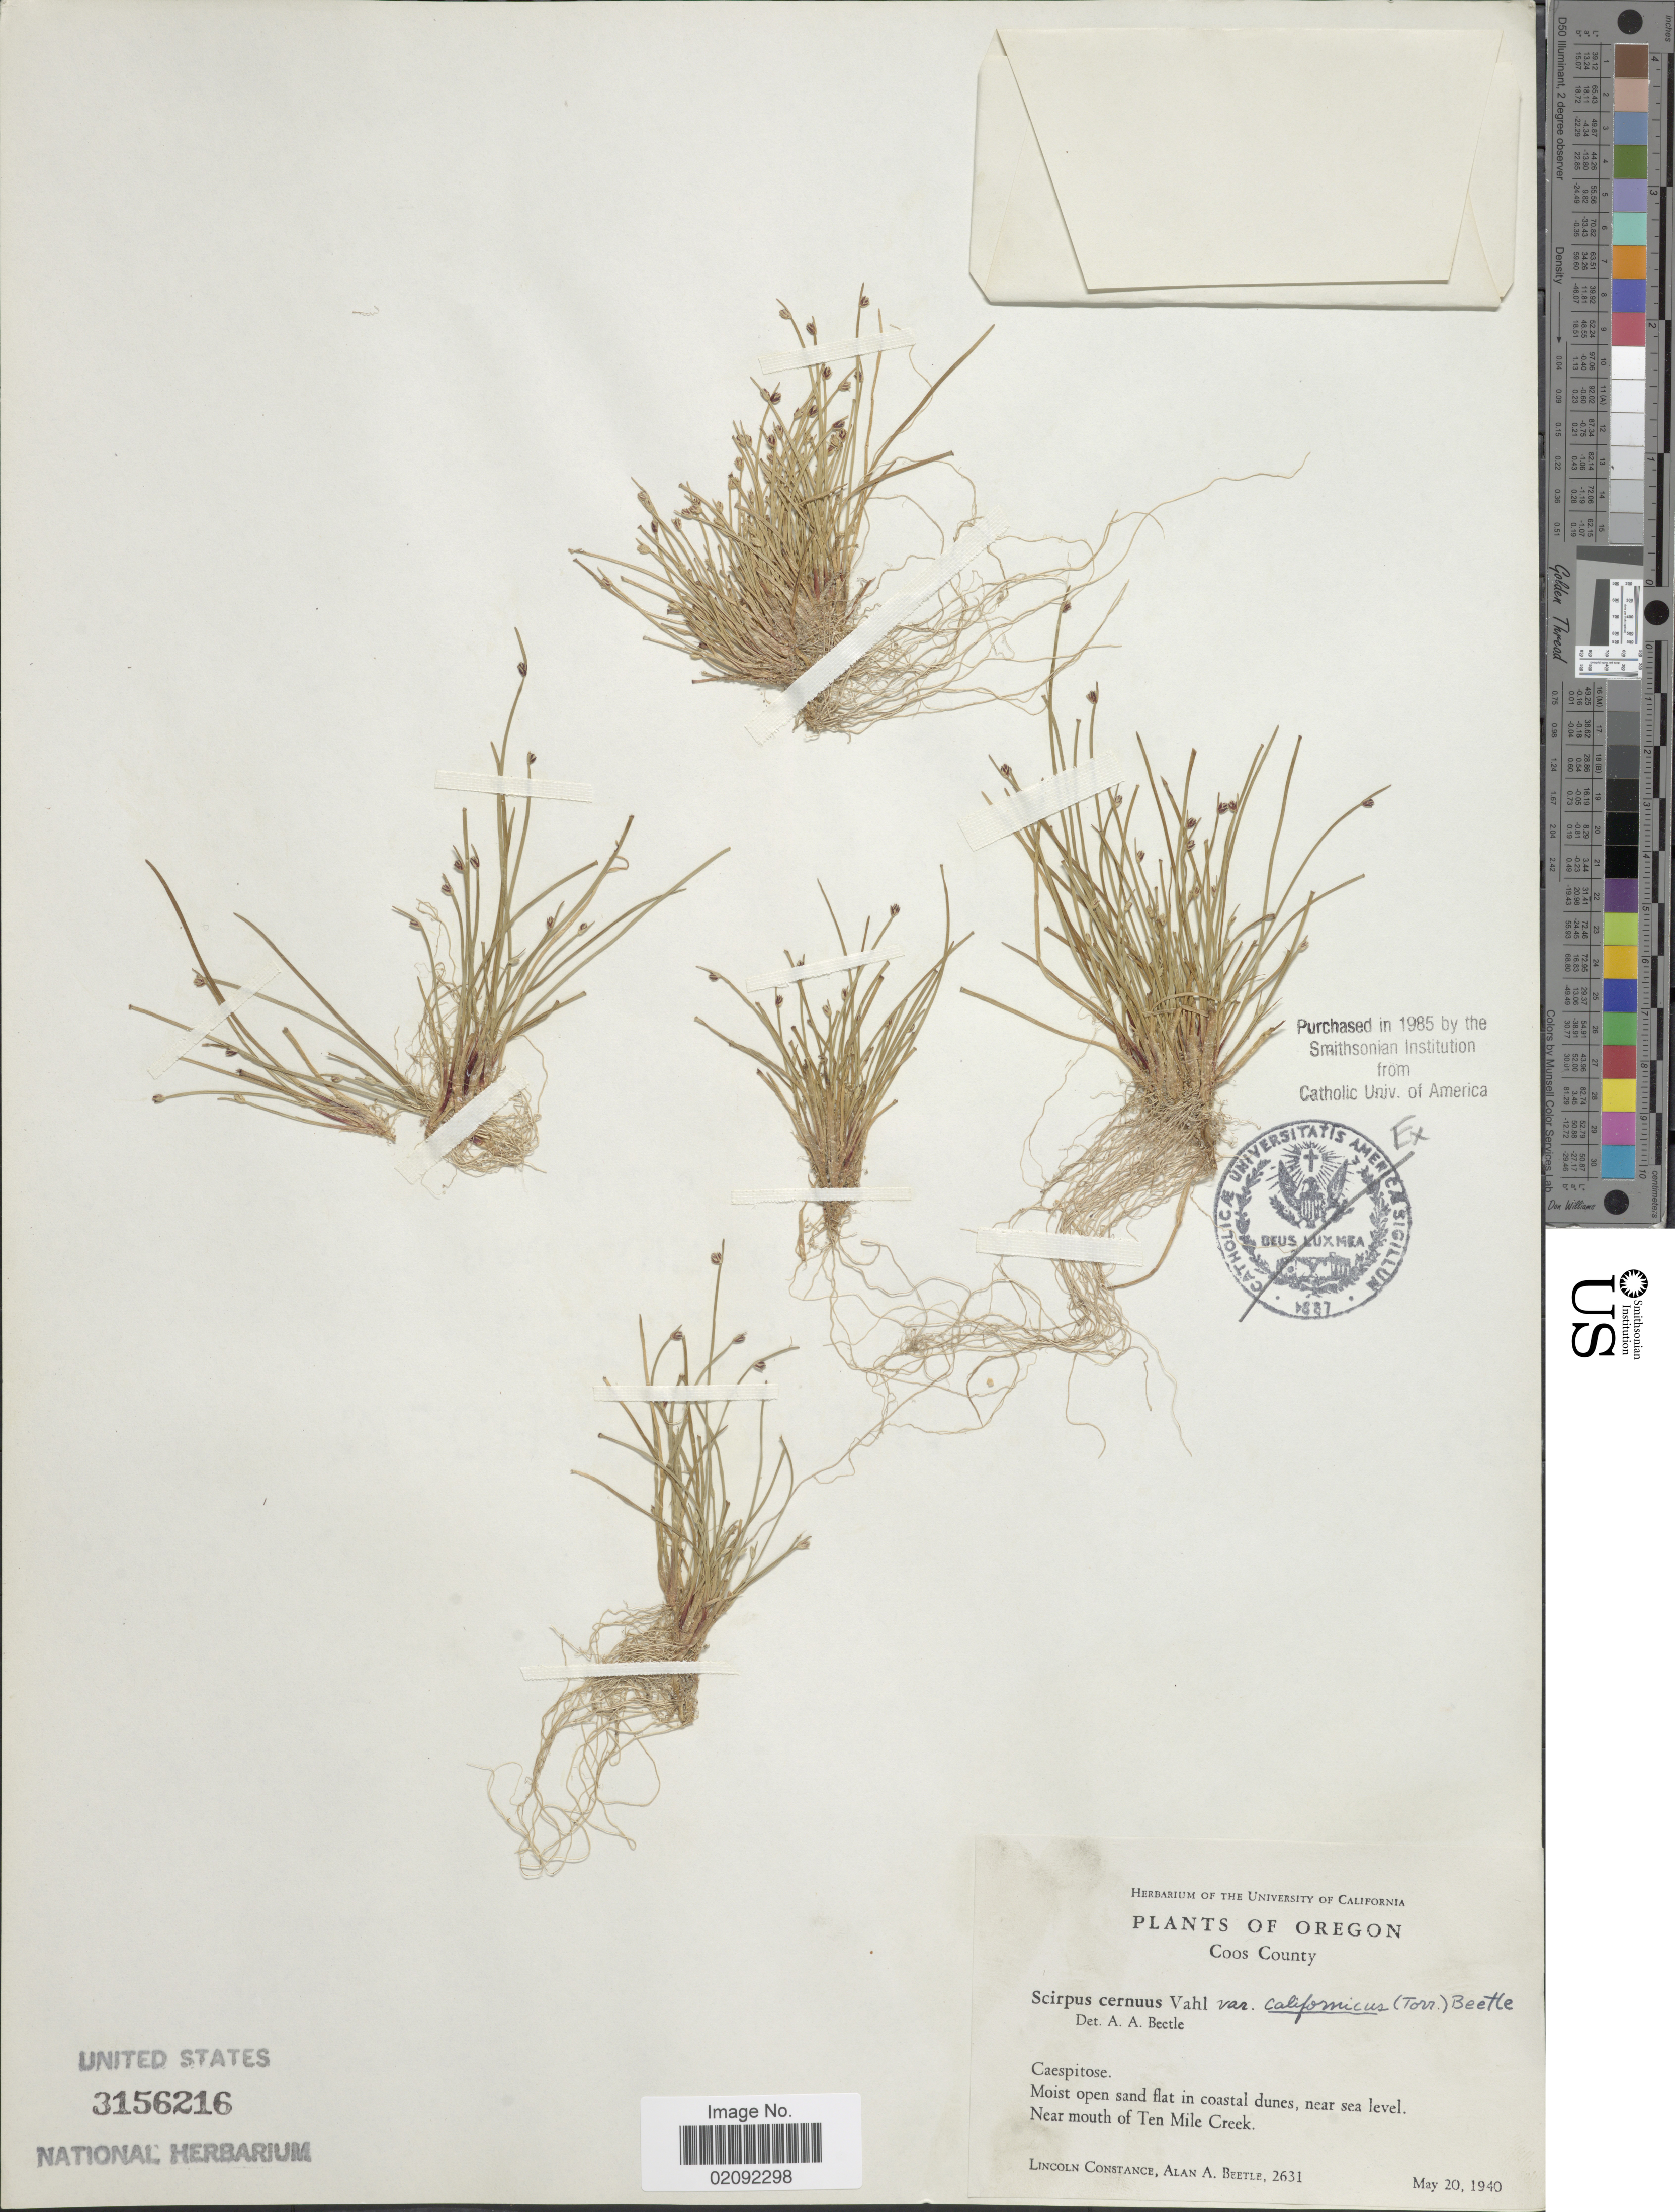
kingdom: Plantae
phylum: Tracheophyta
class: Liliopsida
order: Poales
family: Cyperaceae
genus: Isolepis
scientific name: Isolepis cernua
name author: (Vahl) Roem. & Schult.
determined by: Strong, Mark T., (BOT), Smithsonian Institution - National Museum of Natural History (UNITED STATES)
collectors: L. Constance & A. A. Beetle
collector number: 2631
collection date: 1940-05-20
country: United States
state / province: Oregon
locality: Coos County, Near mouth of Ten Mile Creek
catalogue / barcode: US 3156216